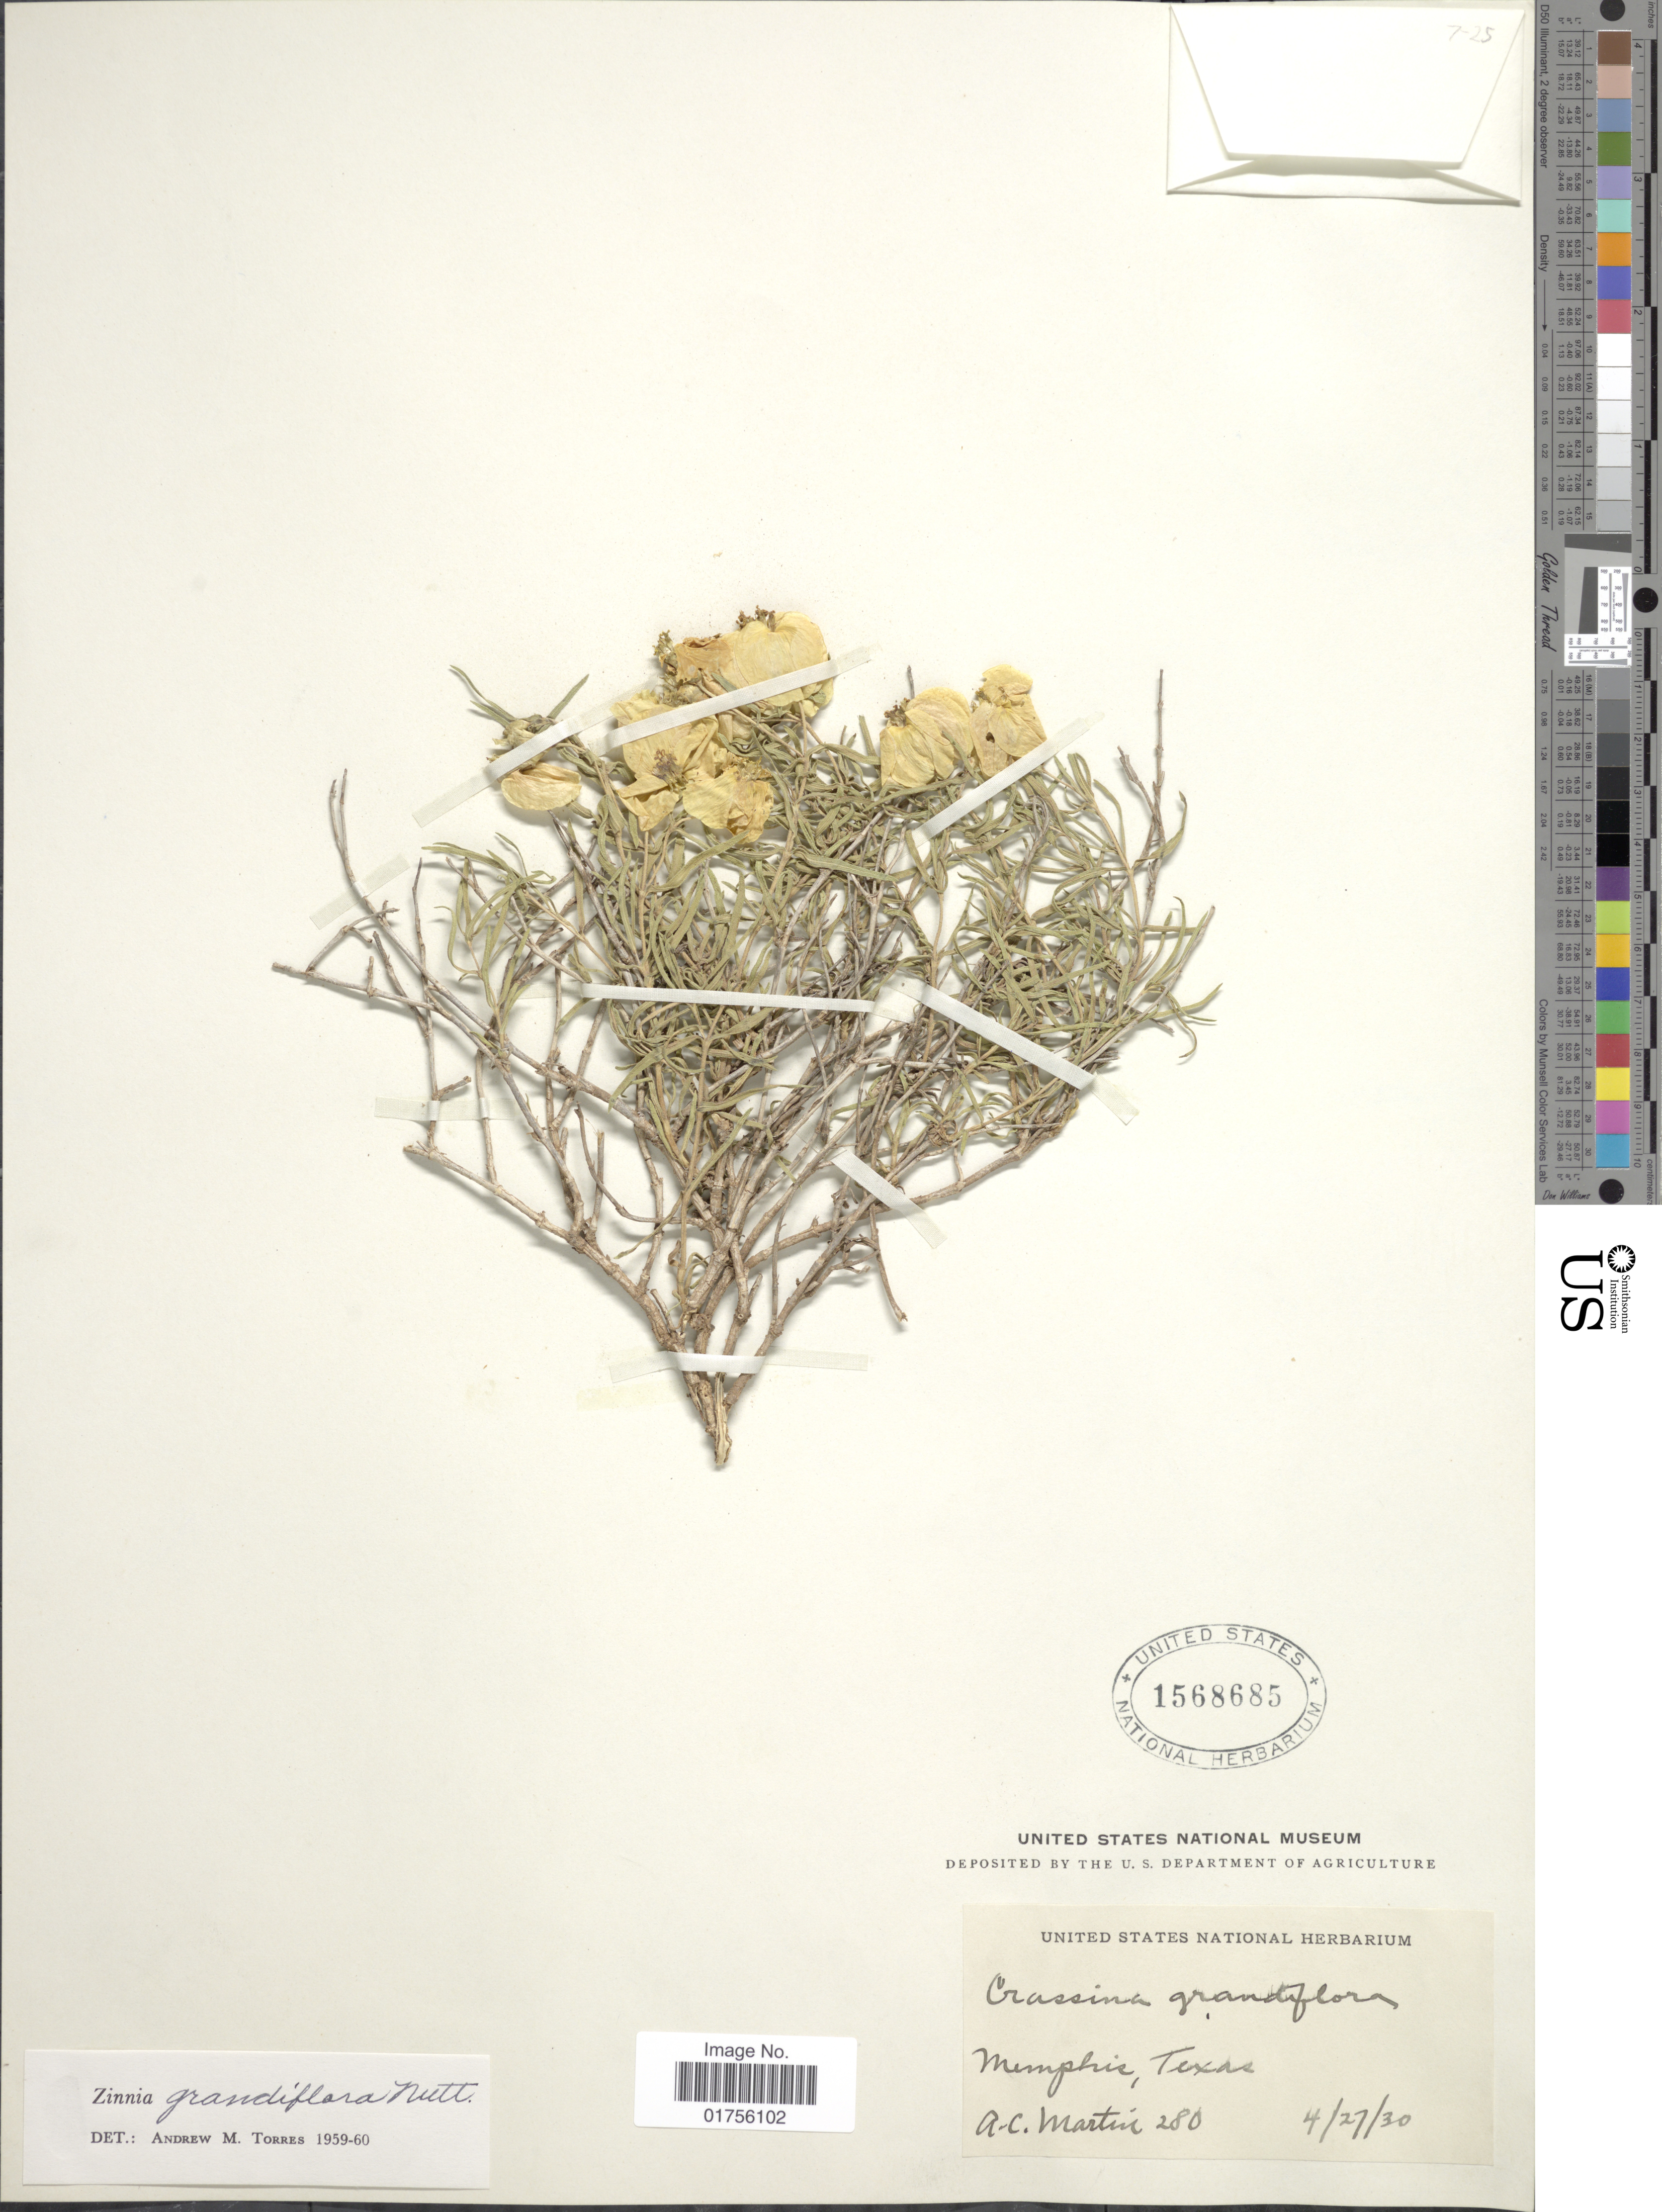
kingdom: Plantae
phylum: Tracheophyta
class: Magnoliopsida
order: Asterales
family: Asteraceae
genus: Zinnia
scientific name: Zinnia grandiflora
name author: Nutt.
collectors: A. C. Martin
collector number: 280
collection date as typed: Transcribed d/m/y: 27/4/30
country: United States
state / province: Texas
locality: Memphis, Texas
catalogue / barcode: US 1568685